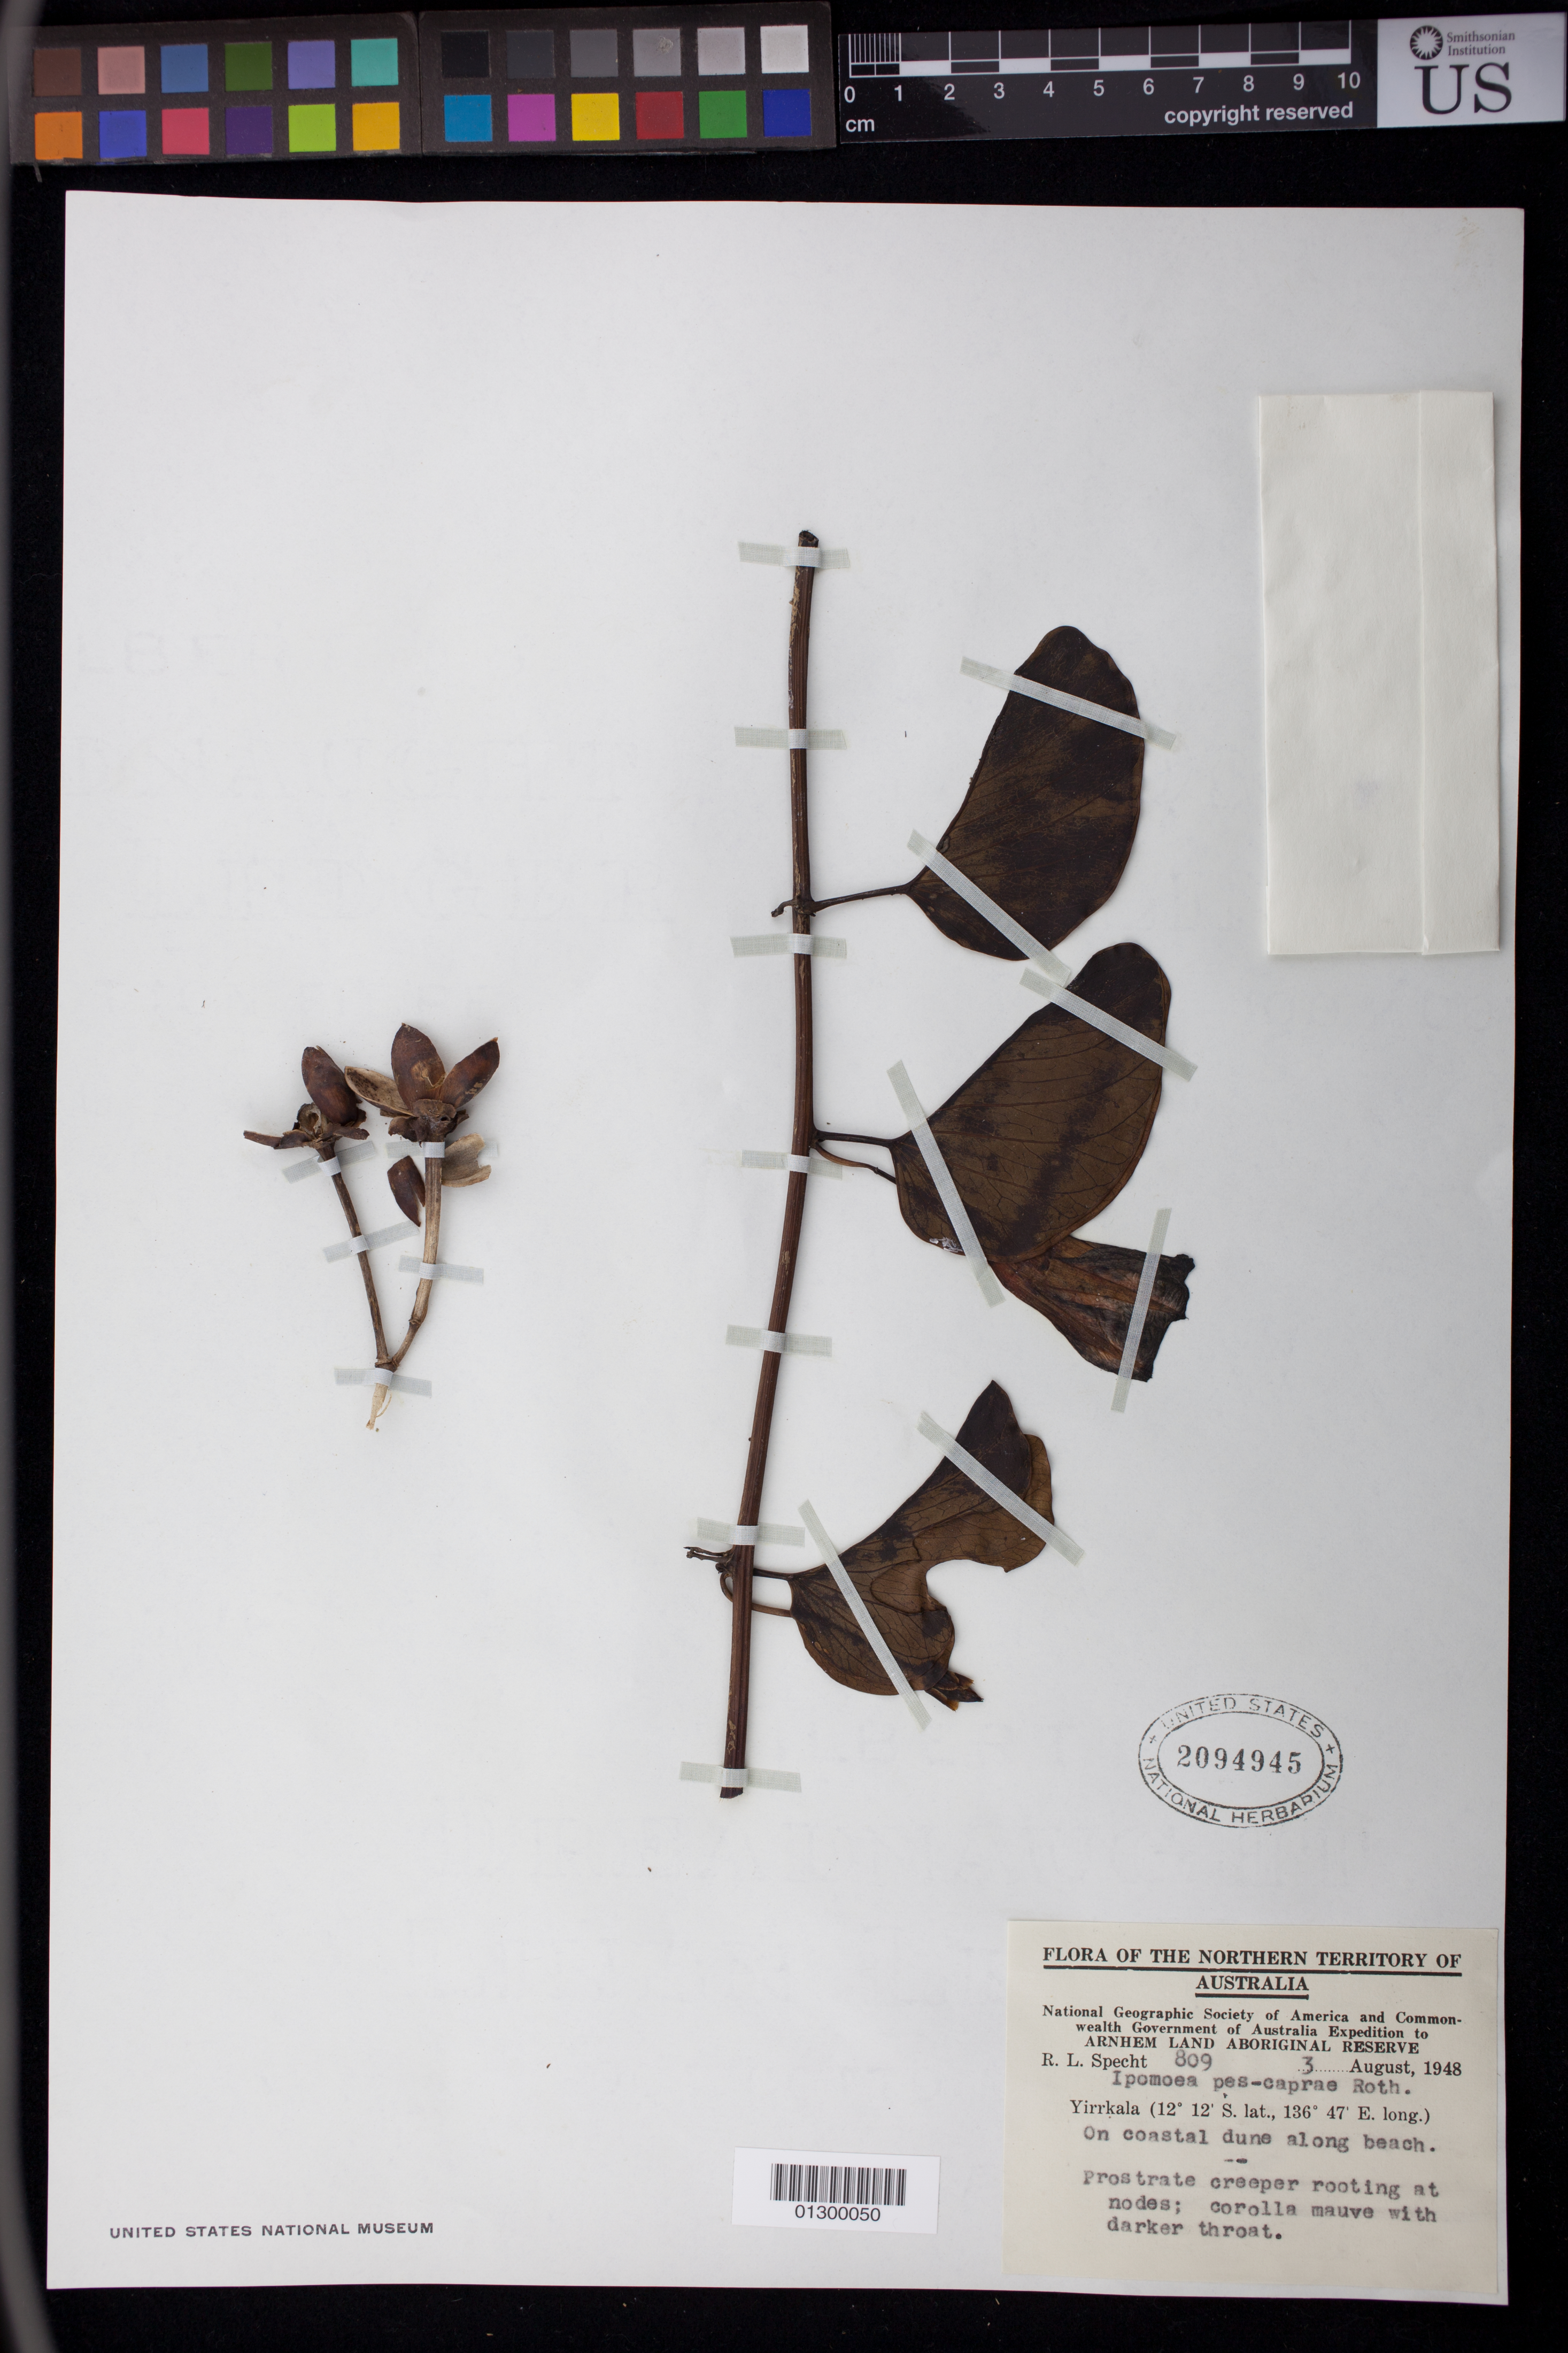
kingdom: Plantae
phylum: Tracheophyta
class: Magnoliopsida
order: Solanales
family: Convolvulaceae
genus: Ipomoea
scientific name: Ipomoea pes-caprae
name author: (L.) R. Br.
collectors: R. L. Specht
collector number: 809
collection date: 1948-08-03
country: Australia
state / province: Northern Territory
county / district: East Arnhem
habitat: On coastal dune along beach.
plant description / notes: Protstrate creeper rooting at nodes; corolla mauve with darker throat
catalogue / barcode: US 2094945